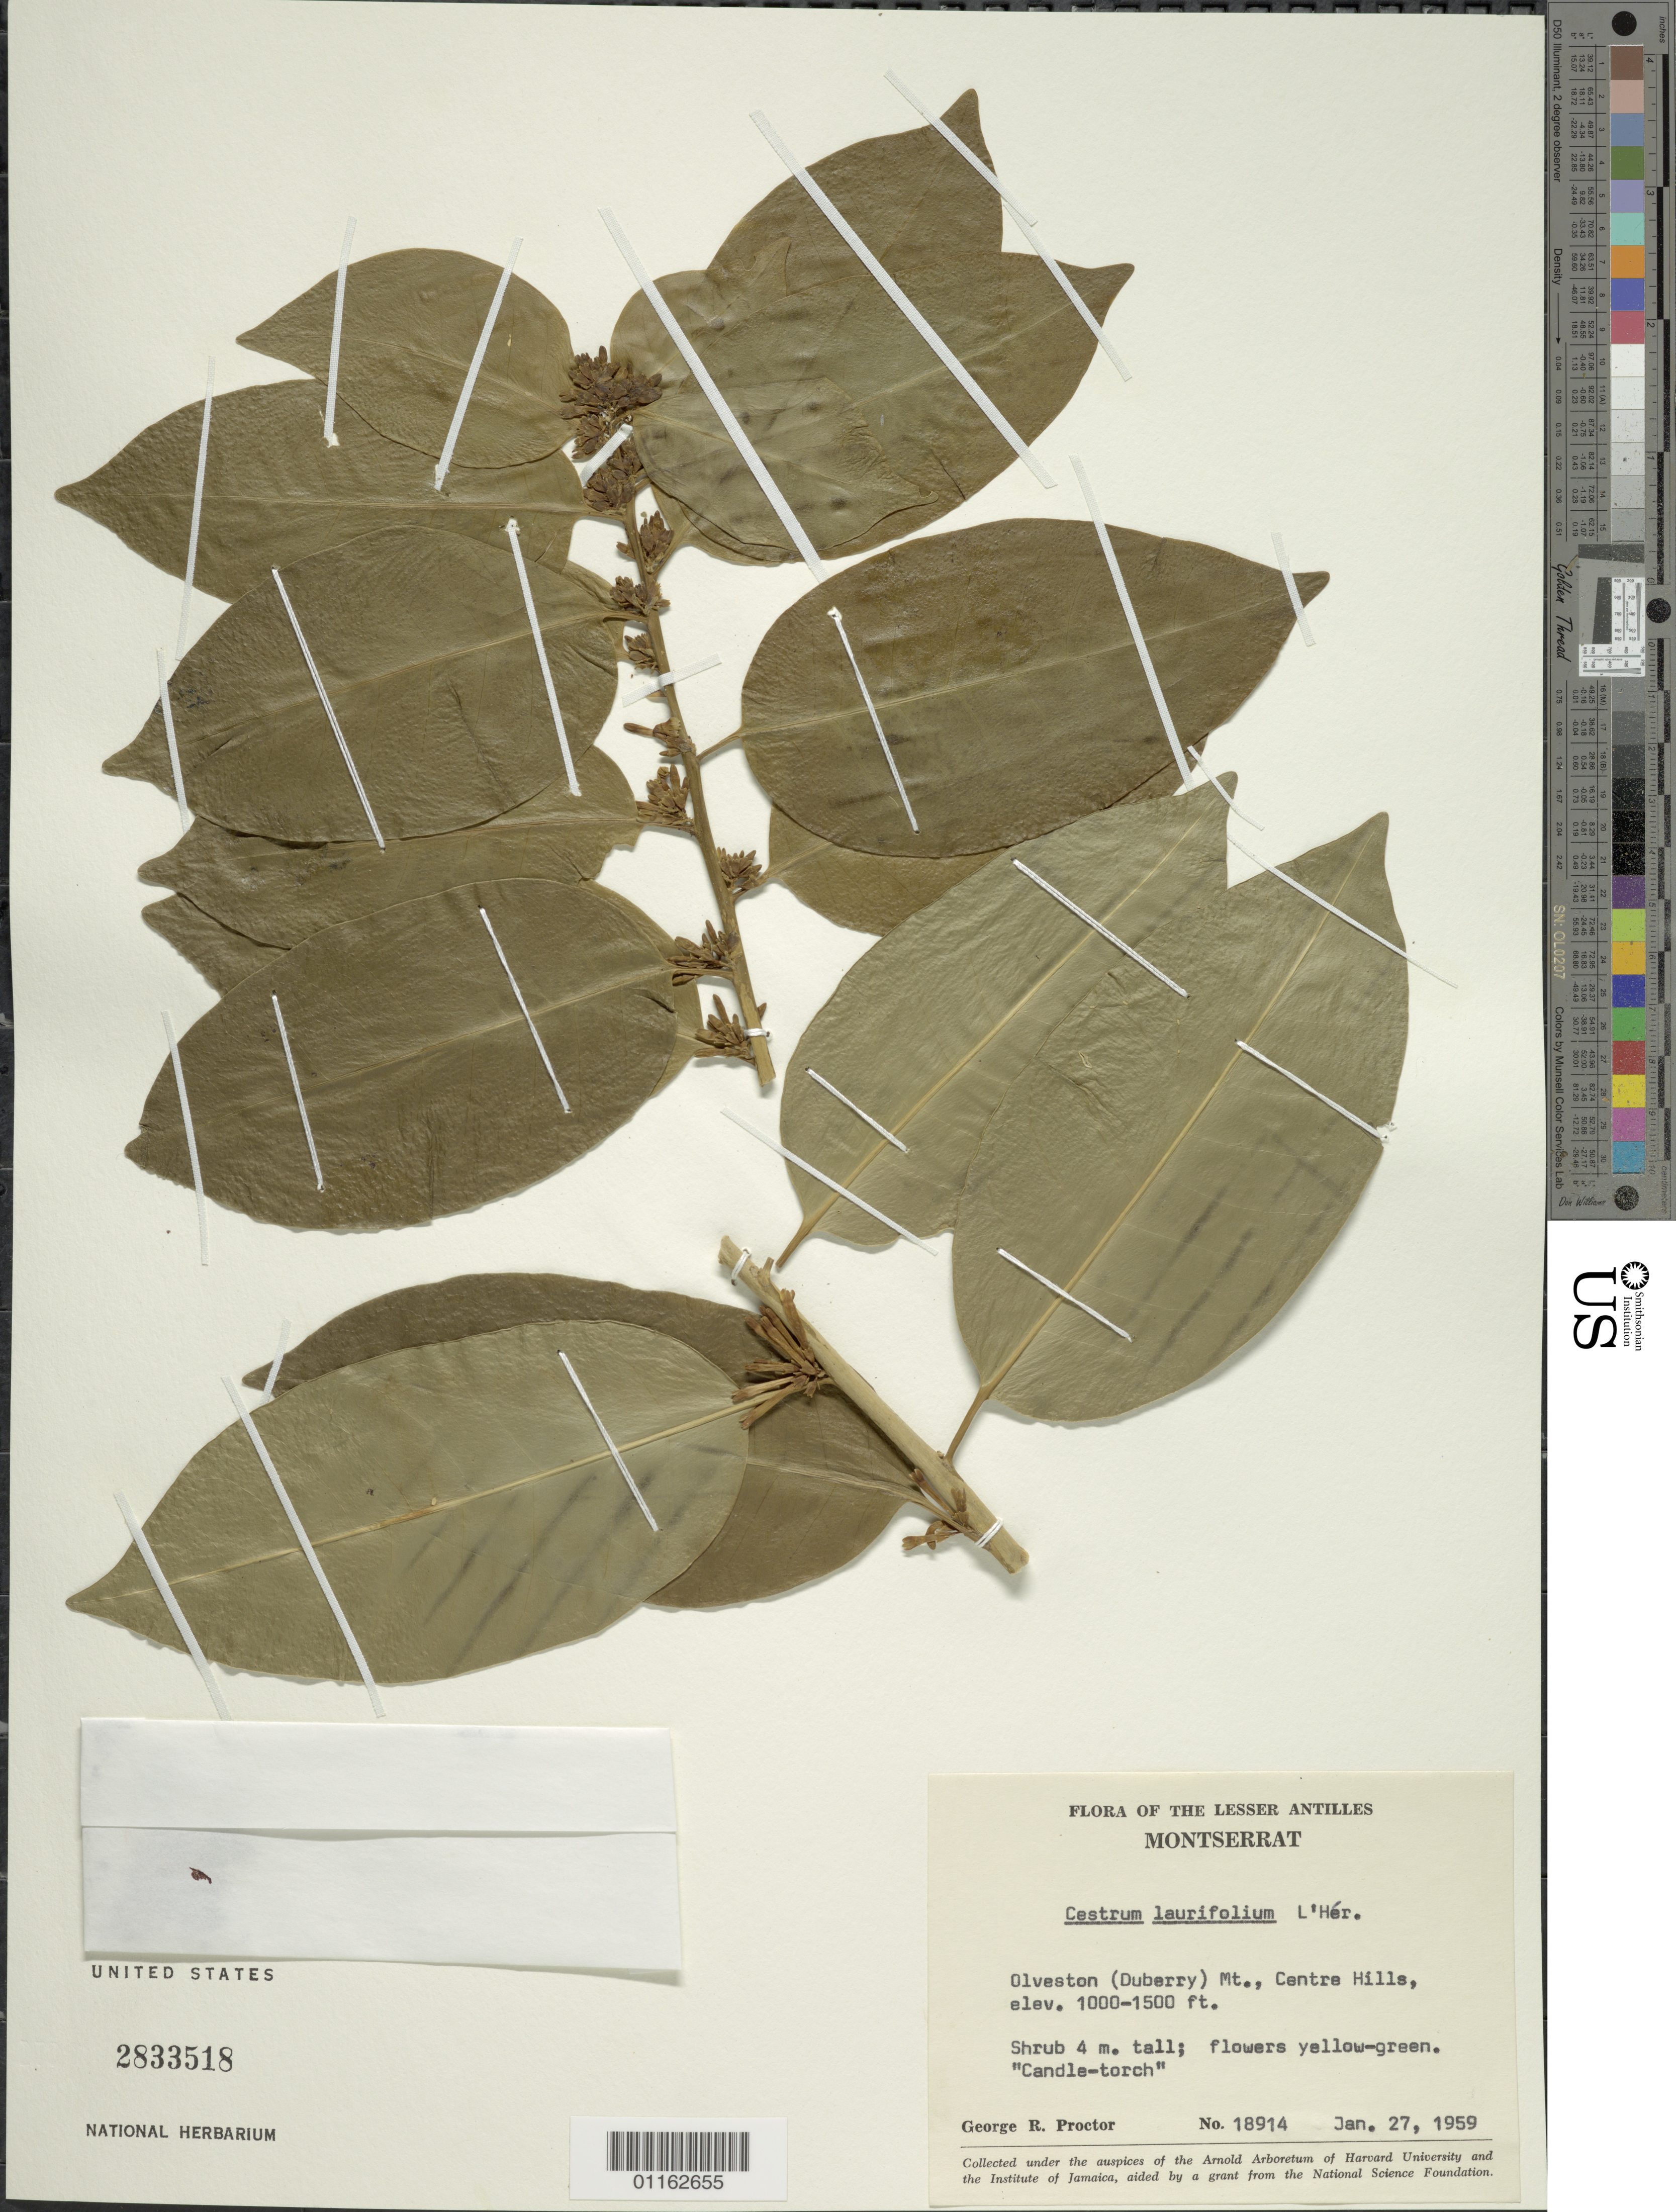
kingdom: Plantae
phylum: Tracheophyta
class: Magnoliopsida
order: Solanales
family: Solanaceae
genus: Cestrum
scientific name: Cestrum laurifolium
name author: L'Hér.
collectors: G. R. Proctor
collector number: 18914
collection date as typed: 27 Jan 1959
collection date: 1959-01-27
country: Montserrat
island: Montserrat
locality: Olveston (Duberry) Mt., Centre Hills.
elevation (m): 305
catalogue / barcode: US 2833518